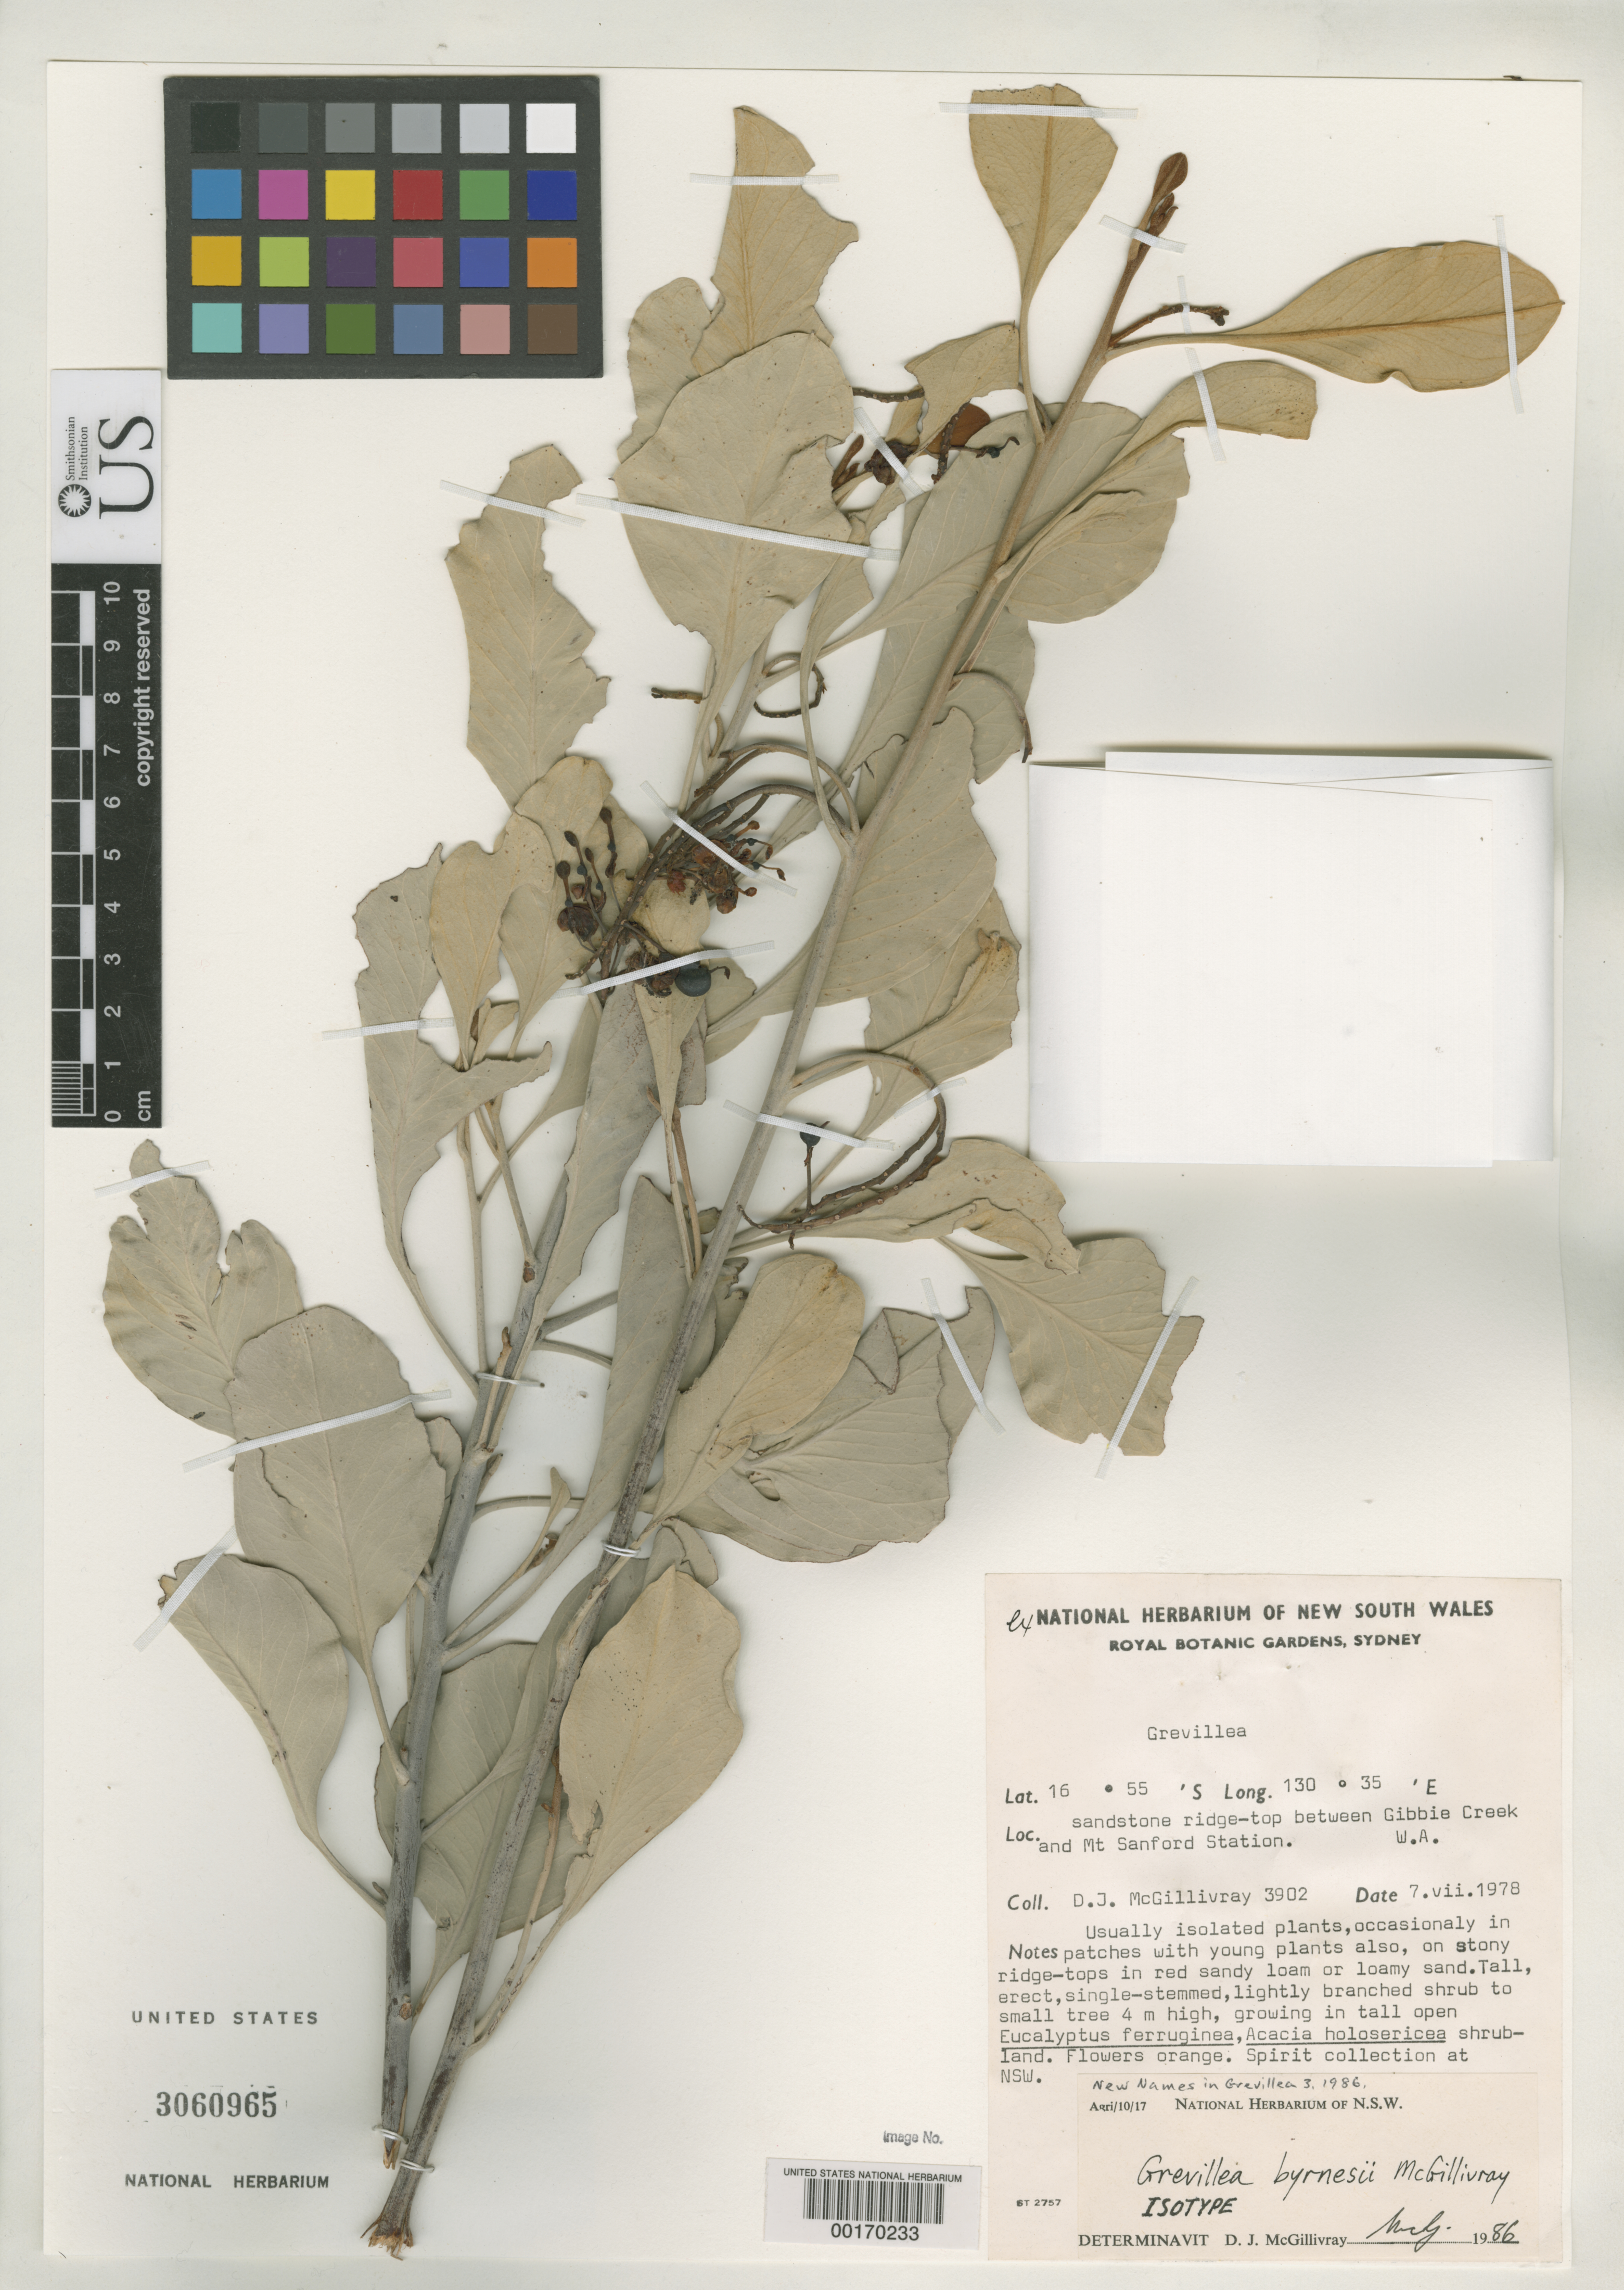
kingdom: Plantae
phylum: Tracheophyta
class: Magnoliopsida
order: Proteales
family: Proteaceae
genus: Grevillea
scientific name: Grevillea byrnesii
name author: McGill.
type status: Isotype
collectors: D. J. McGillivray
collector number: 3902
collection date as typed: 07 Jul 1978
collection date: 1978-07-07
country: Australia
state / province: Western Australia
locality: Sandstone ridge-top between Gibbie Creek and Mount Sanford Station.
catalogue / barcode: US 3060965